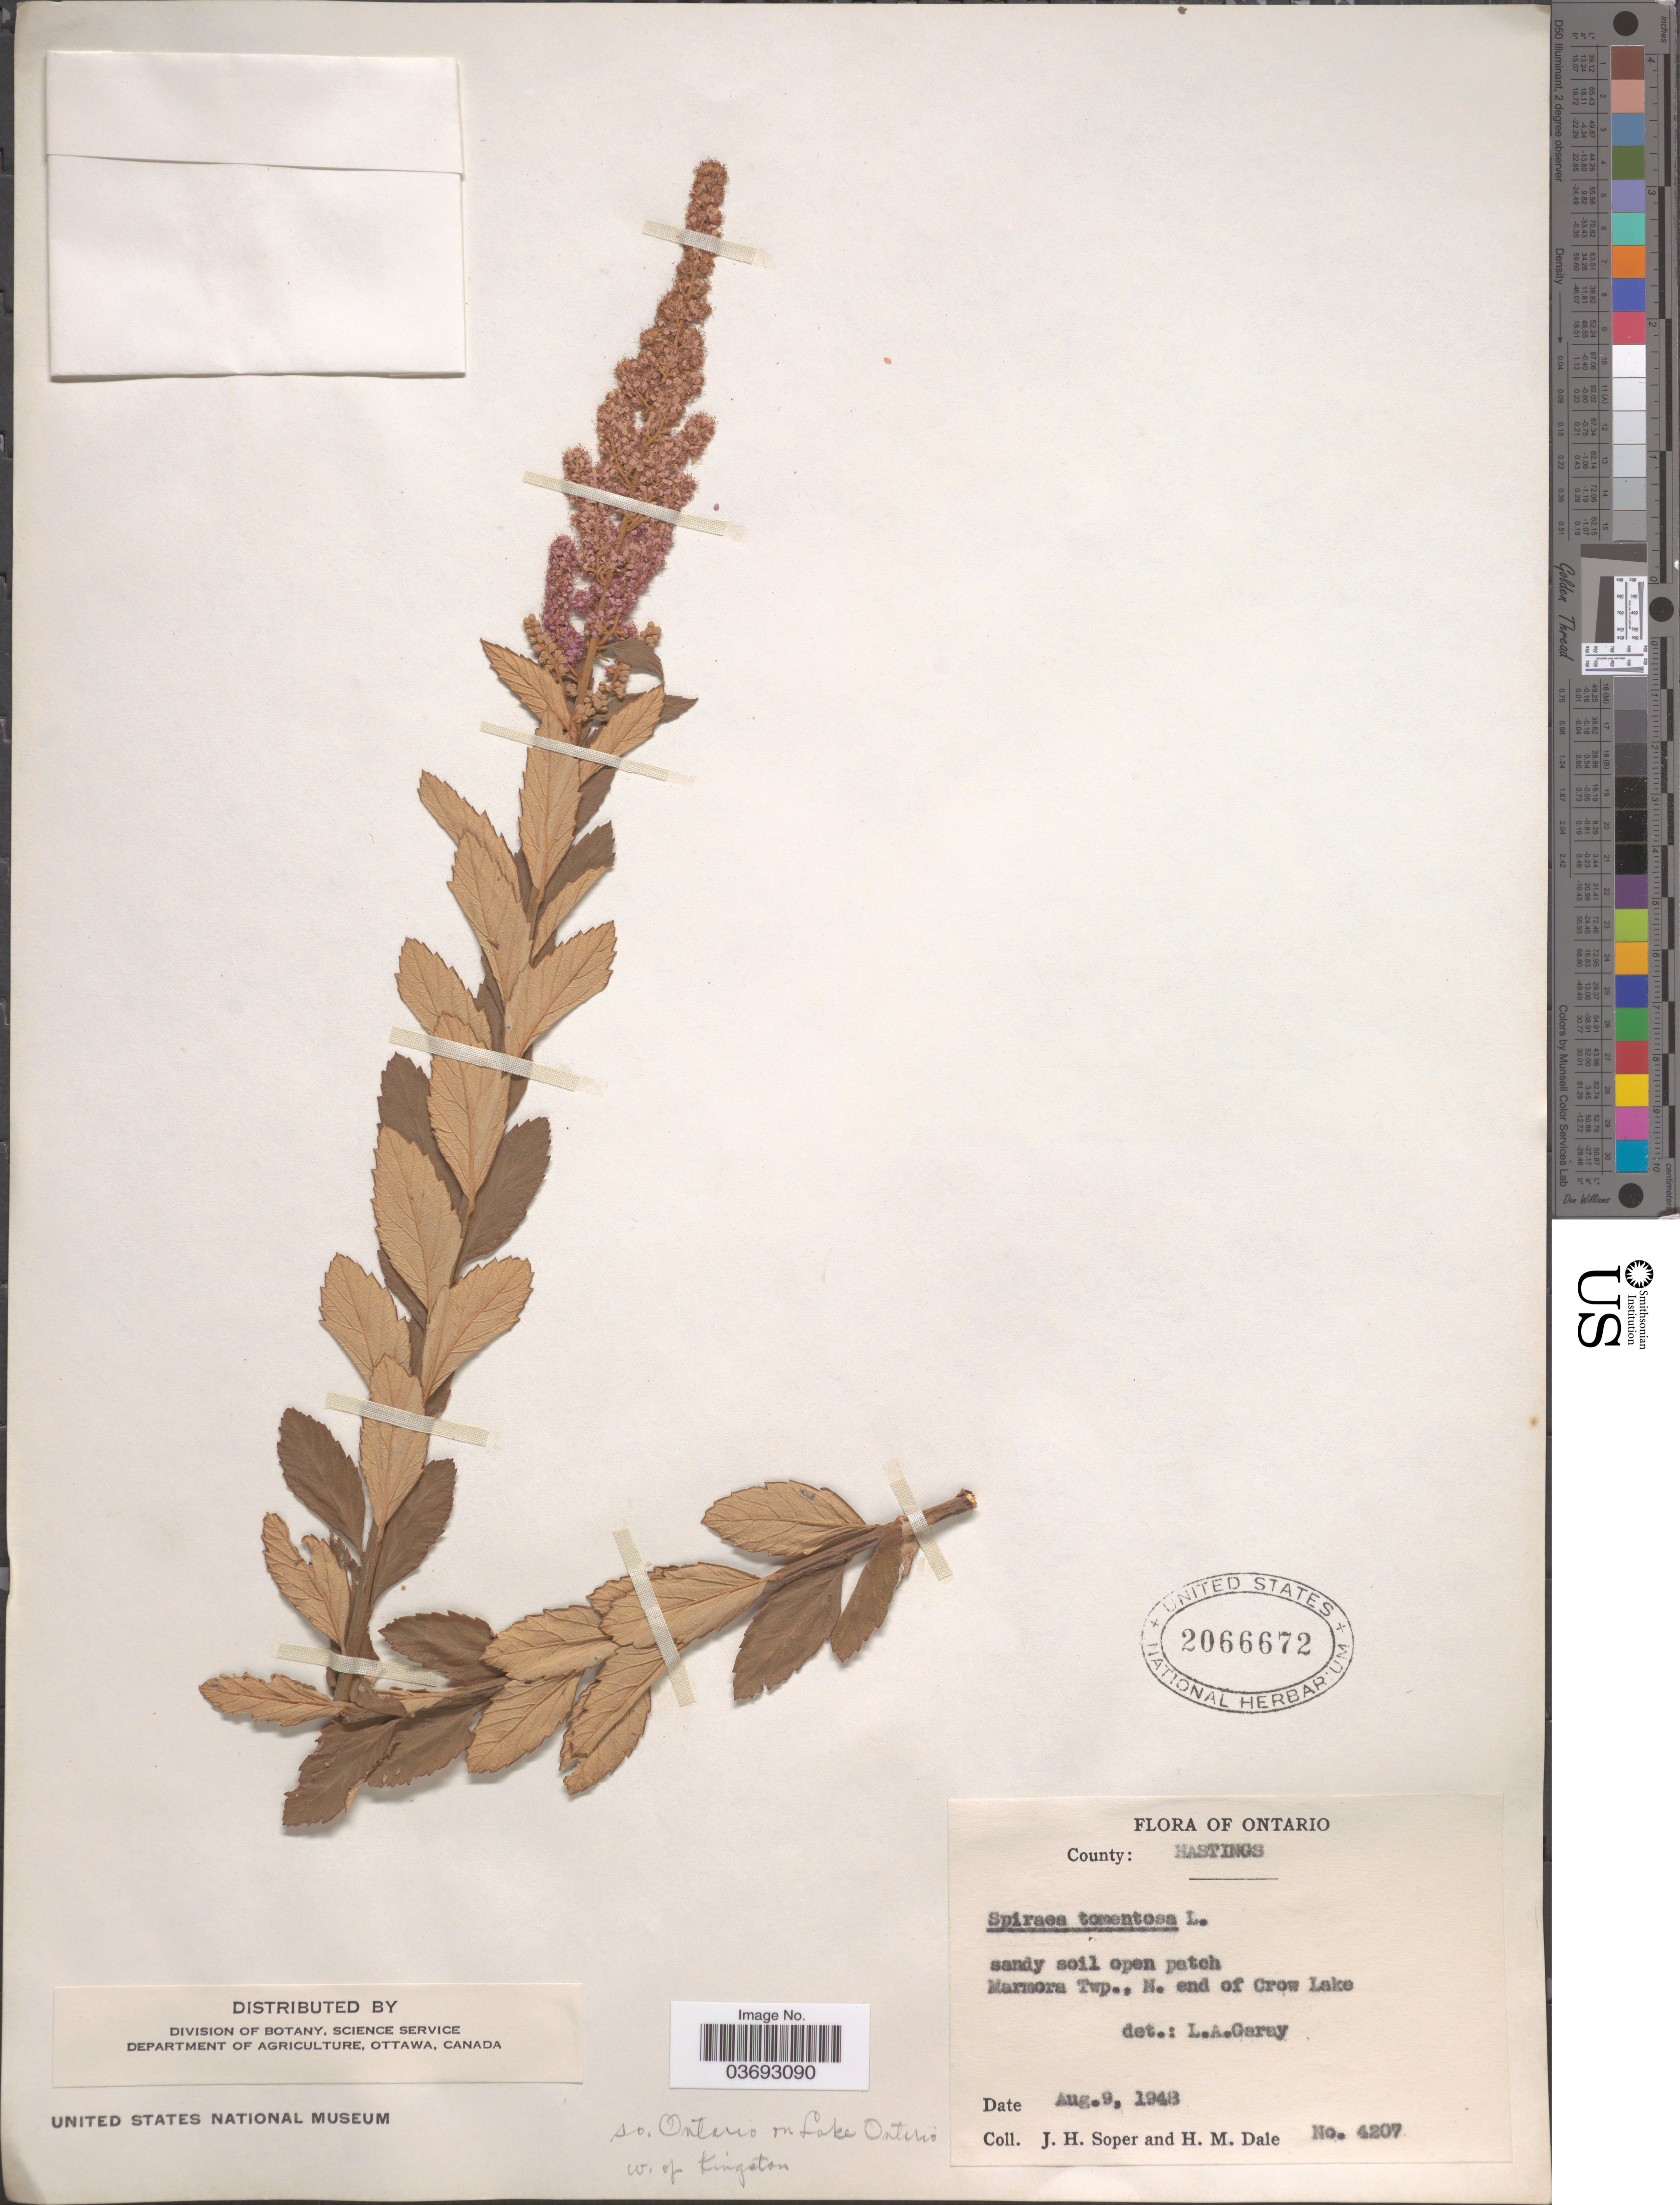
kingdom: Plantae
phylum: Tracheophyta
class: Magnoliopsida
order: Rosales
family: Rosaceae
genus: Spiraea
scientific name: Spiraea tomentosa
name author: L.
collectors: J. H. Soper & H. M. Dale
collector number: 4207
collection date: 1948-08-09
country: Canada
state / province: Ontario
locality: County: Hastings. Marmora Twp., N. end of Crow Lake. So. Ontario on Lake Ontario w. of Kingston.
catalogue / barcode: US 2066672